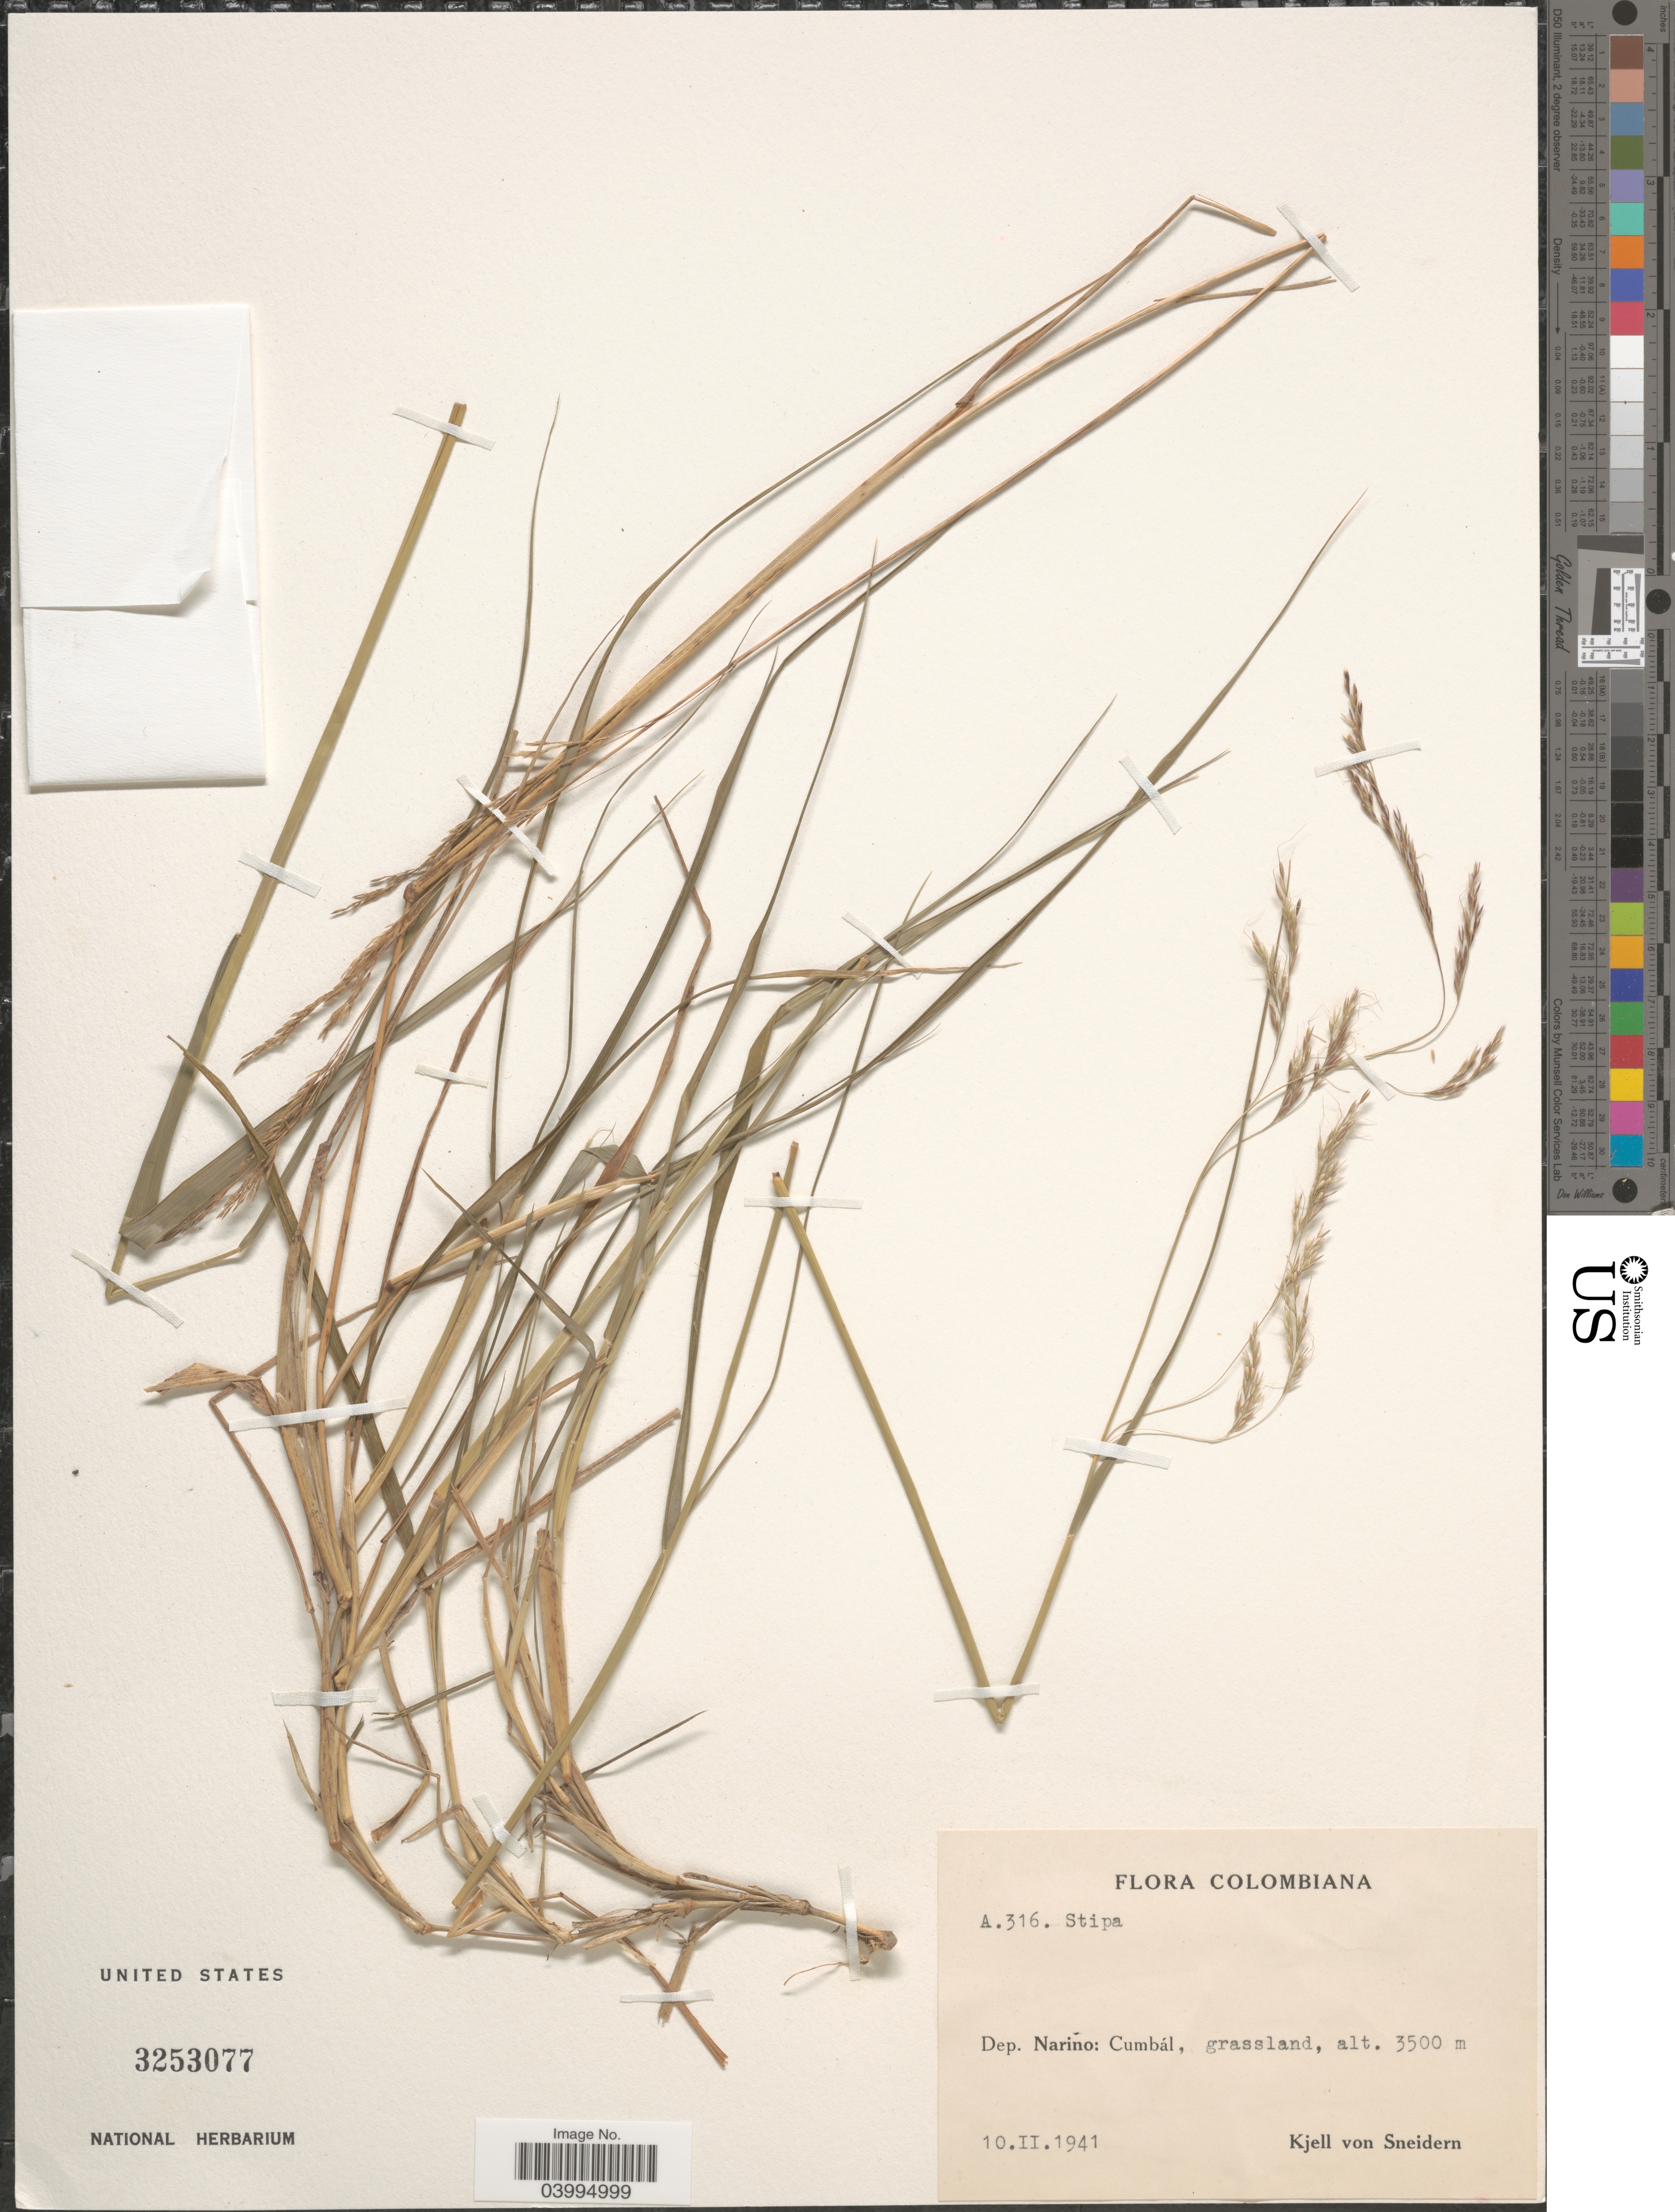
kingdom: Plantae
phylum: Tracheophyta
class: Liliopsida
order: Poales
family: Poaceae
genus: Stipa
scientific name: Stipa sp.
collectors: K. von Sneidern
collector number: A.316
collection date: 1941-02-10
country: Colombia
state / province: Nariño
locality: Dep. Nariño: Cumbál.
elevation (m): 3500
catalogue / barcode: US 3253077